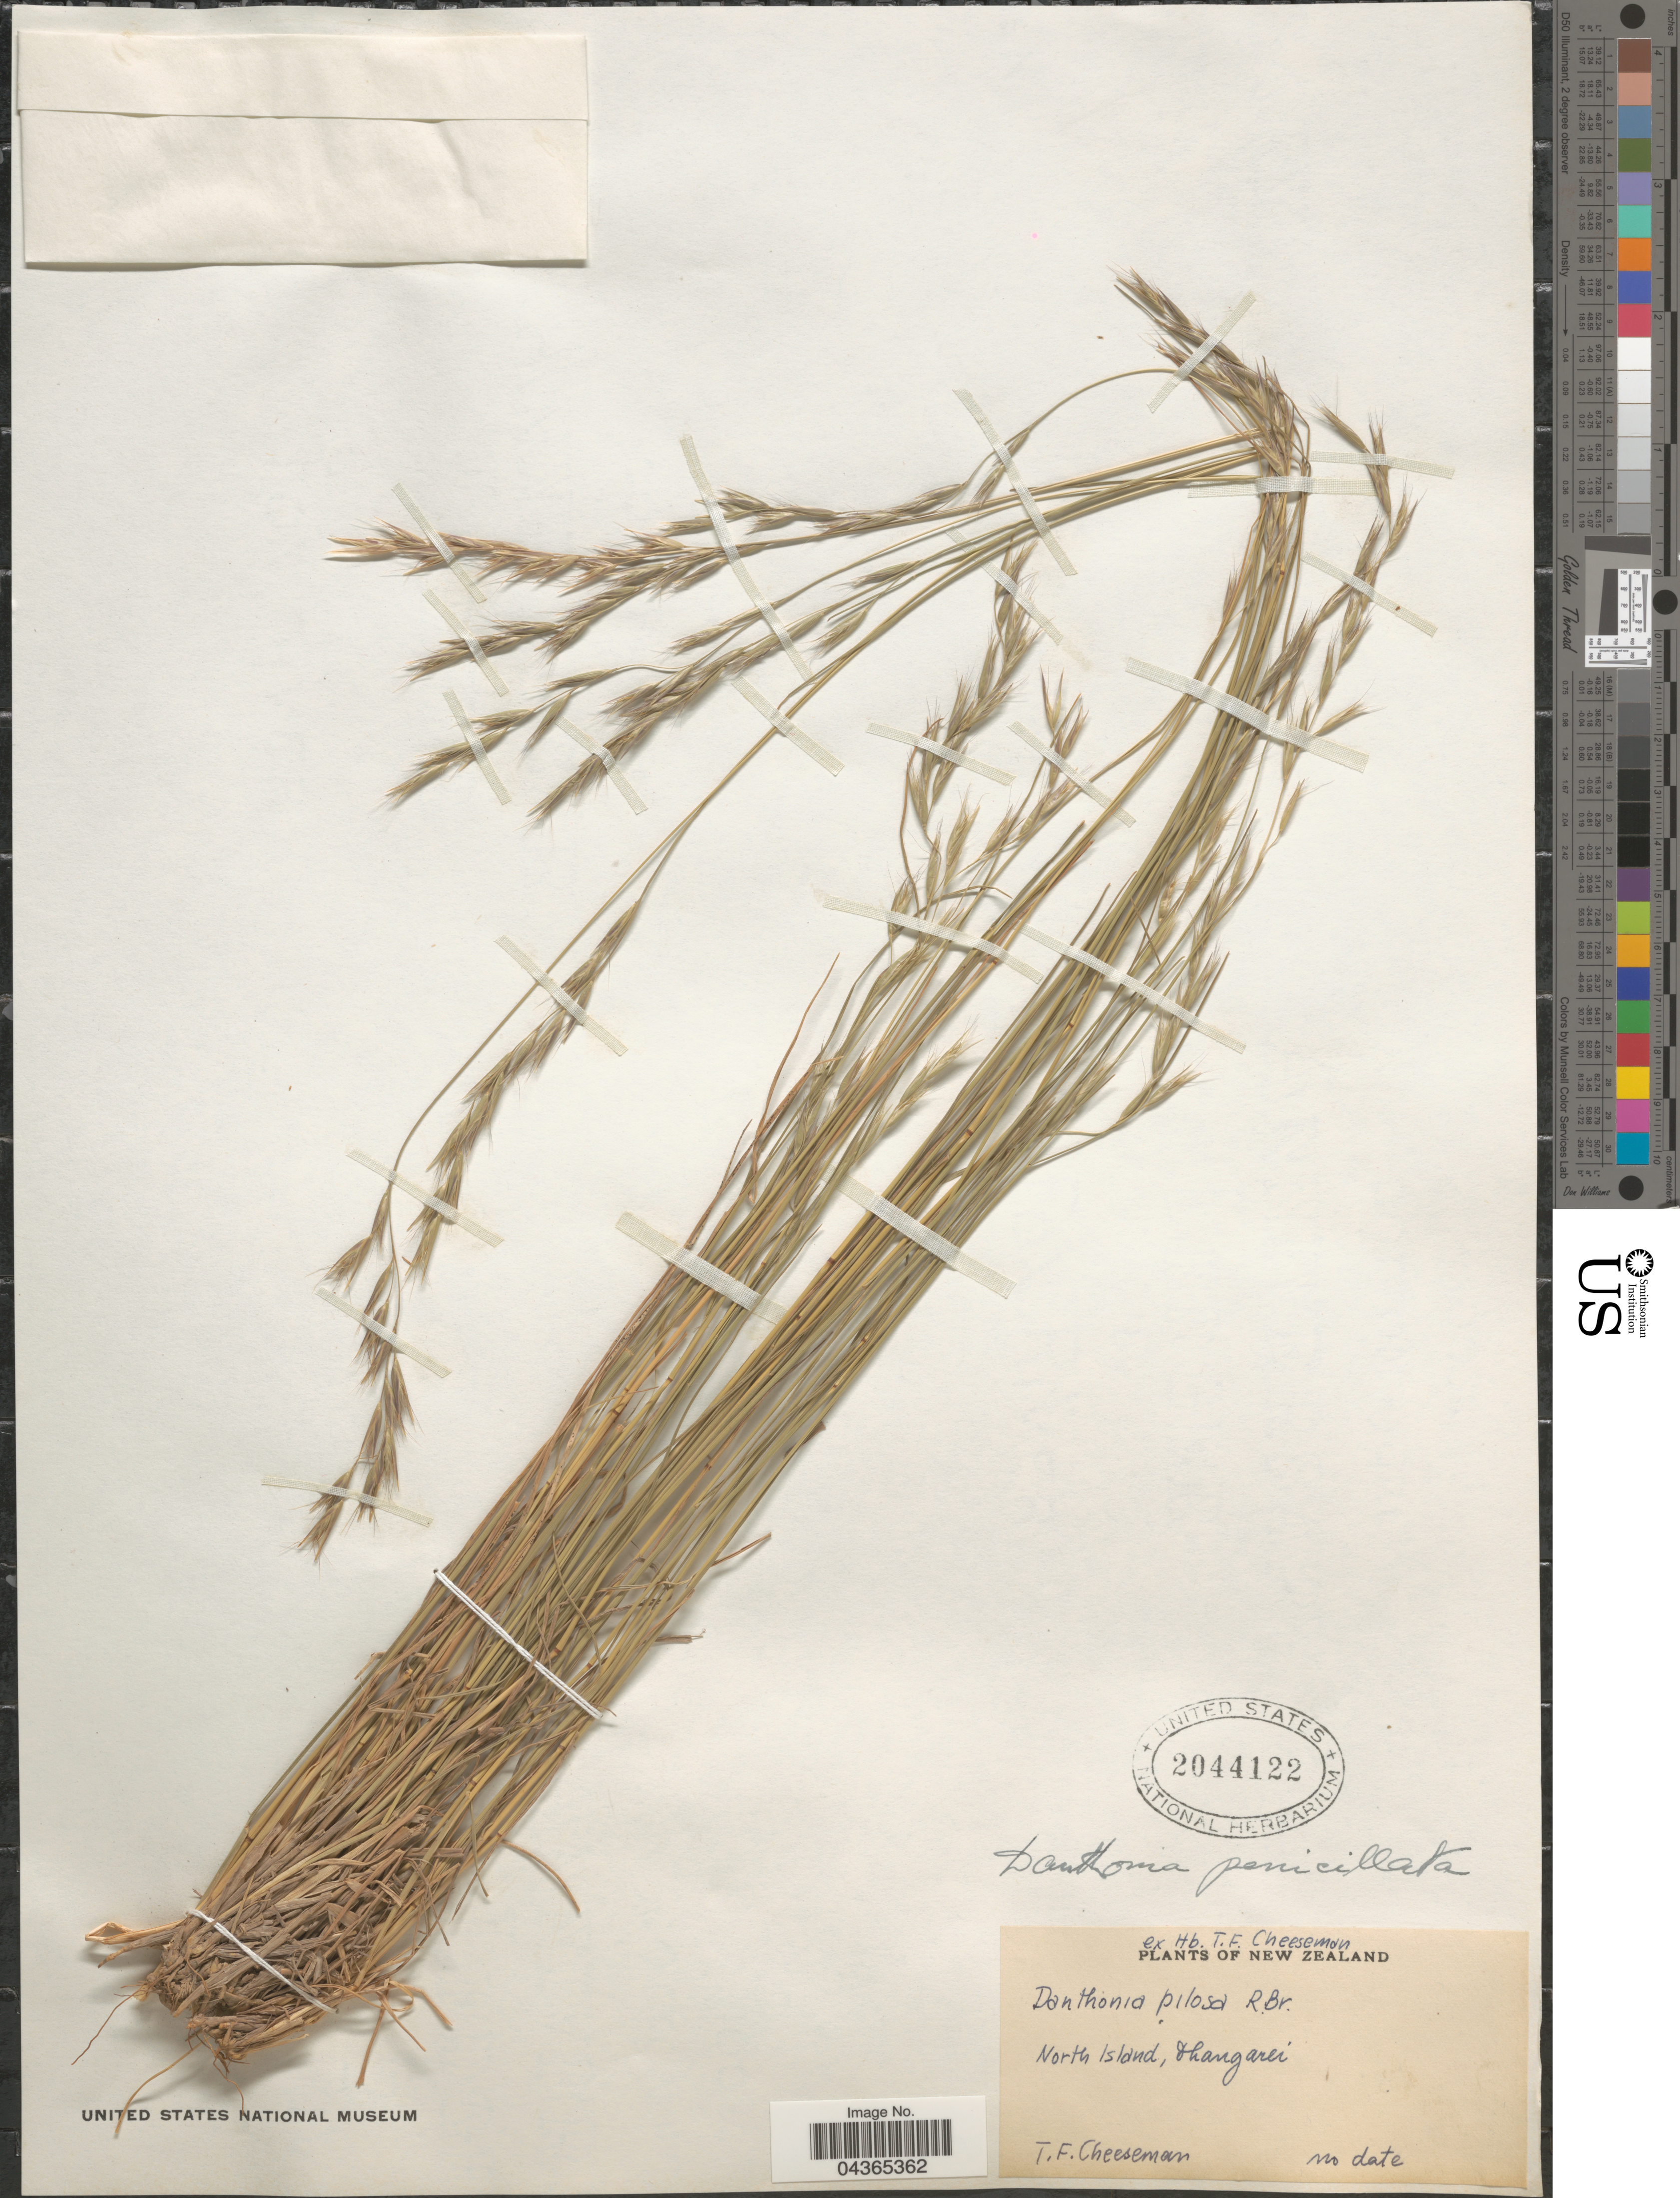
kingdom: Plantae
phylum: Tracheophyta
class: Liliopsida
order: Poales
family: Poaceae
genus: Rytidosperma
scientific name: Rytidosperma penicillatum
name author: (Labill.) Connor & Edgar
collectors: T. F. Cheeseman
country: New Zealand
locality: North Island, Whangarei.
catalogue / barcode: US 2044122